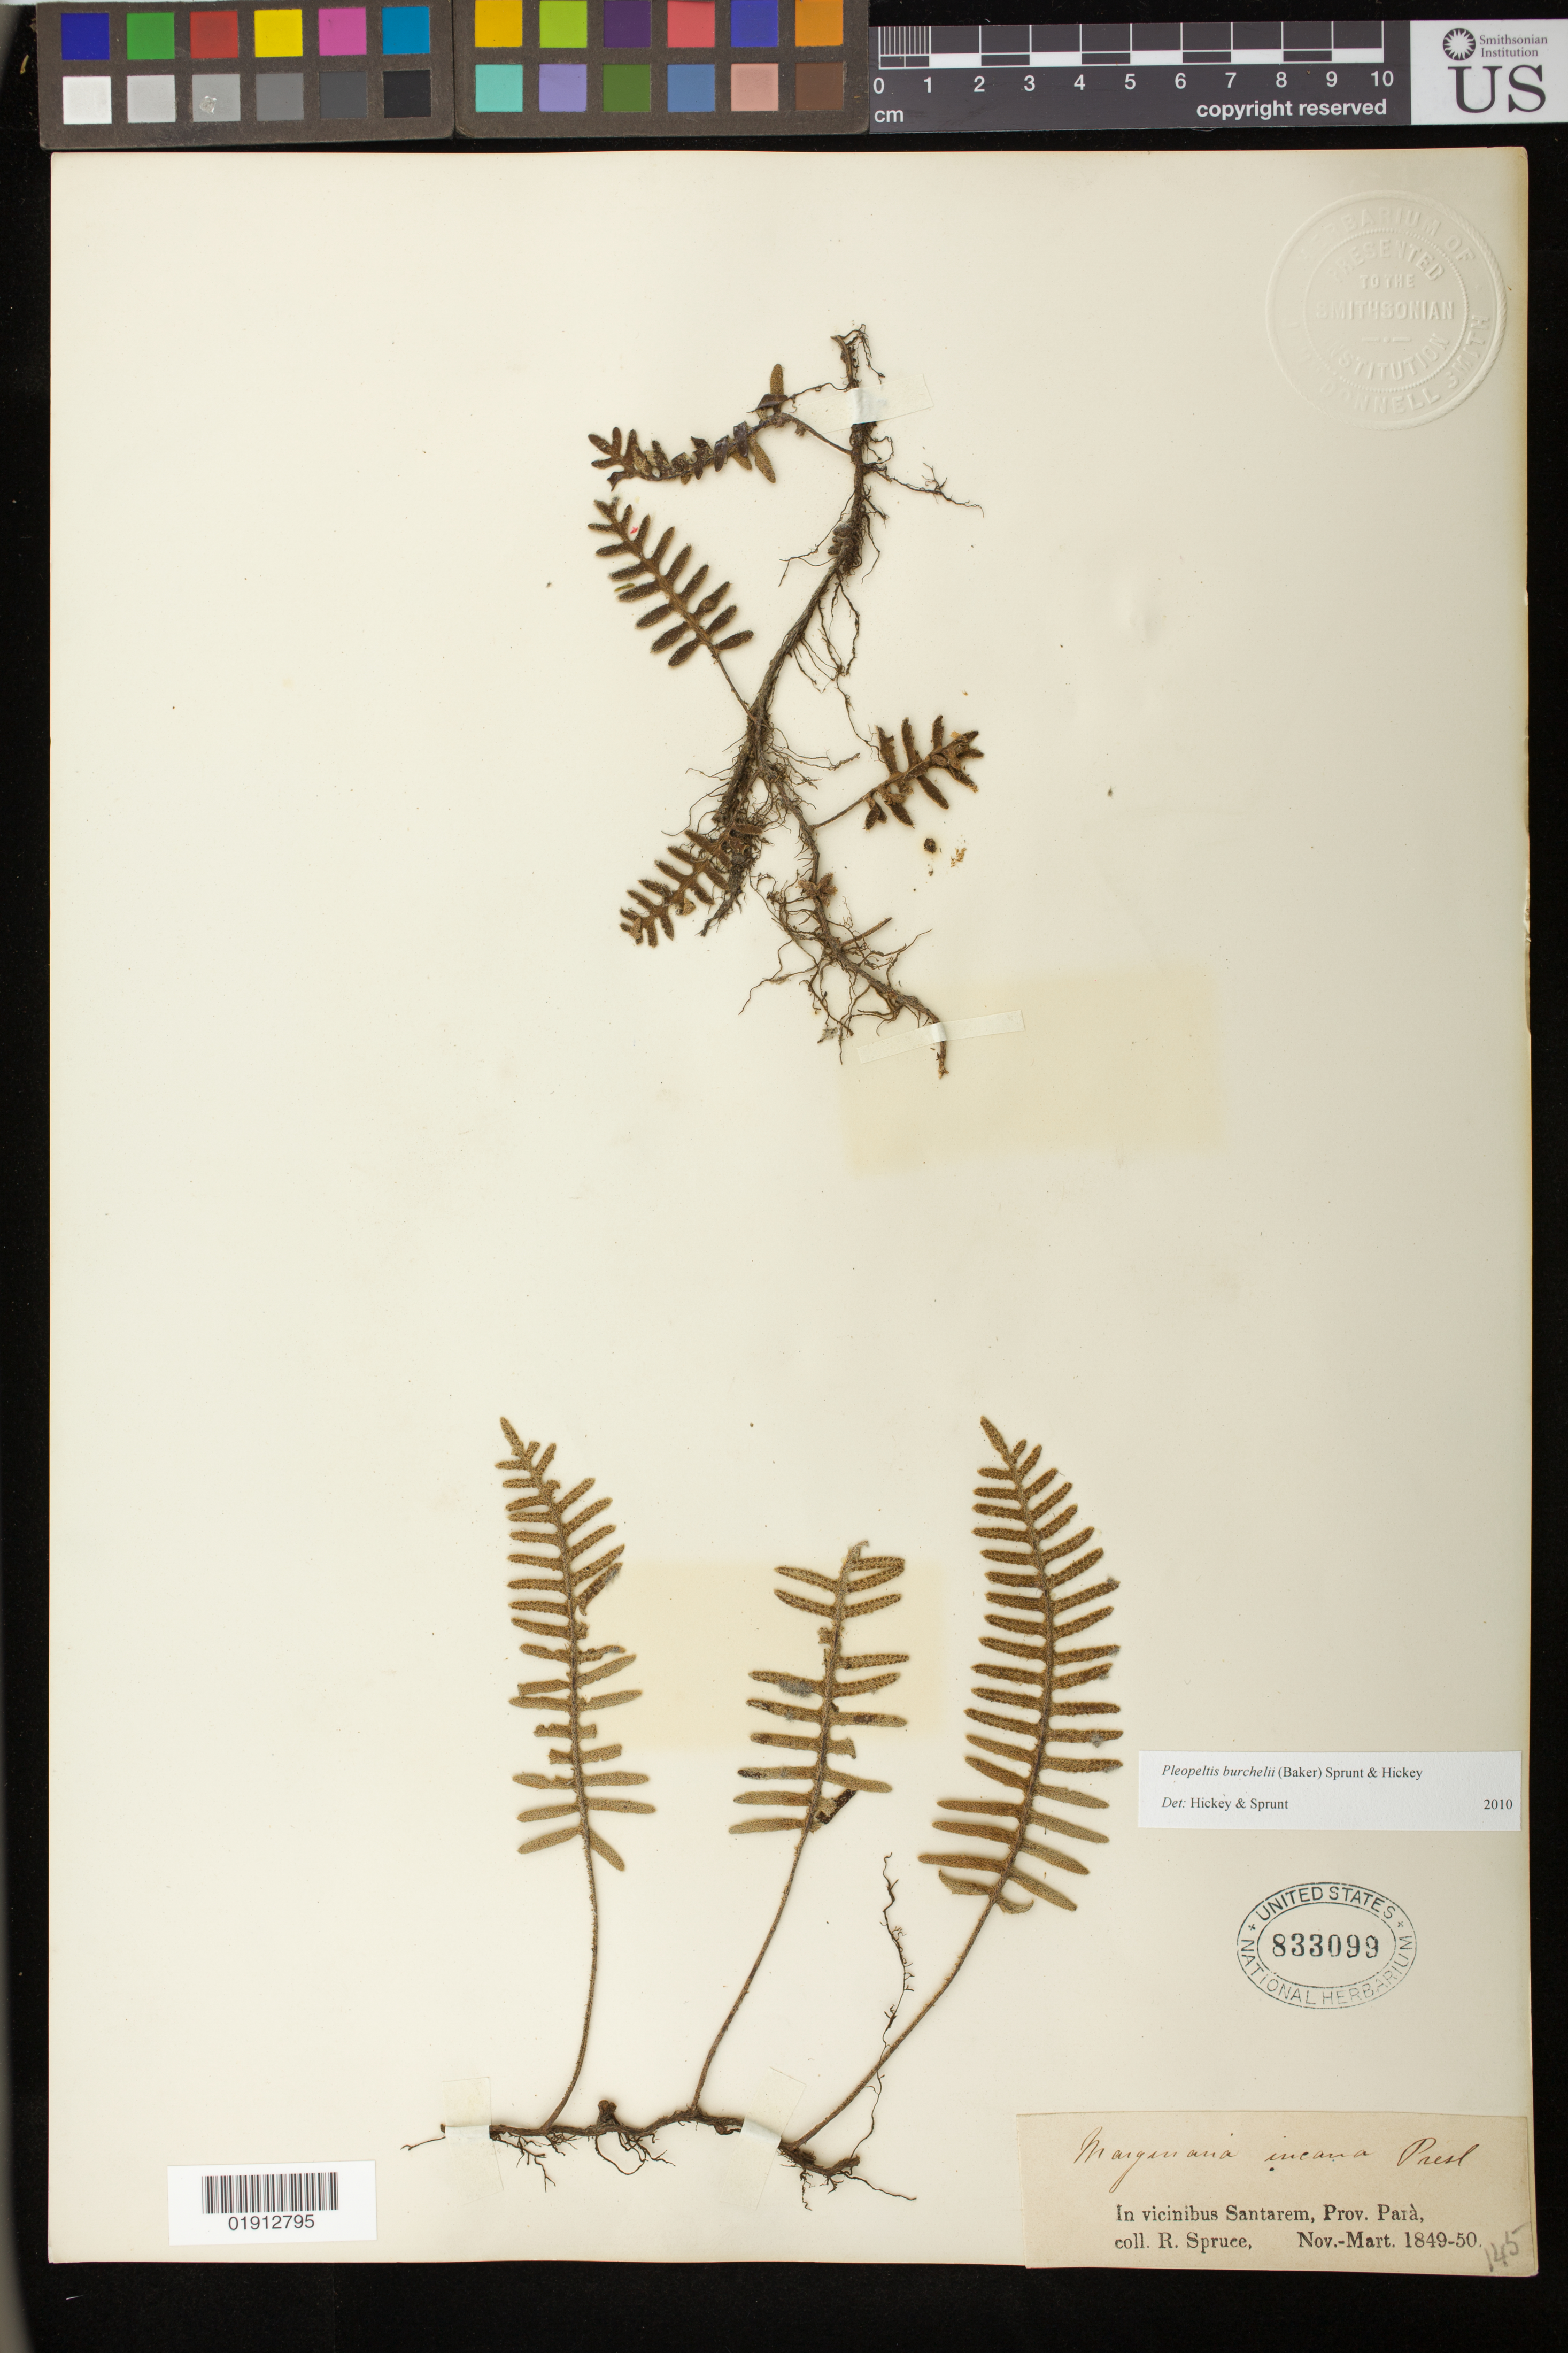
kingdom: Plantae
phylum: Tracheophyta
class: Polypodiopsida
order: Polypodiales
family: Polypodiaceae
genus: Pleopeltis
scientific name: Pleopeltis burchellii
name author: (Baker) Sprunt & Hickey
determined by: Hickey, R. J.; Sprunt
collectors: R. Spruce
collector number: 145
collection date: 1849-11/1850-03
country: Brazil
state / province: Pará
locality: In vicinibus Santarem, Prov. Para.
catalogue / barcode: US 833099